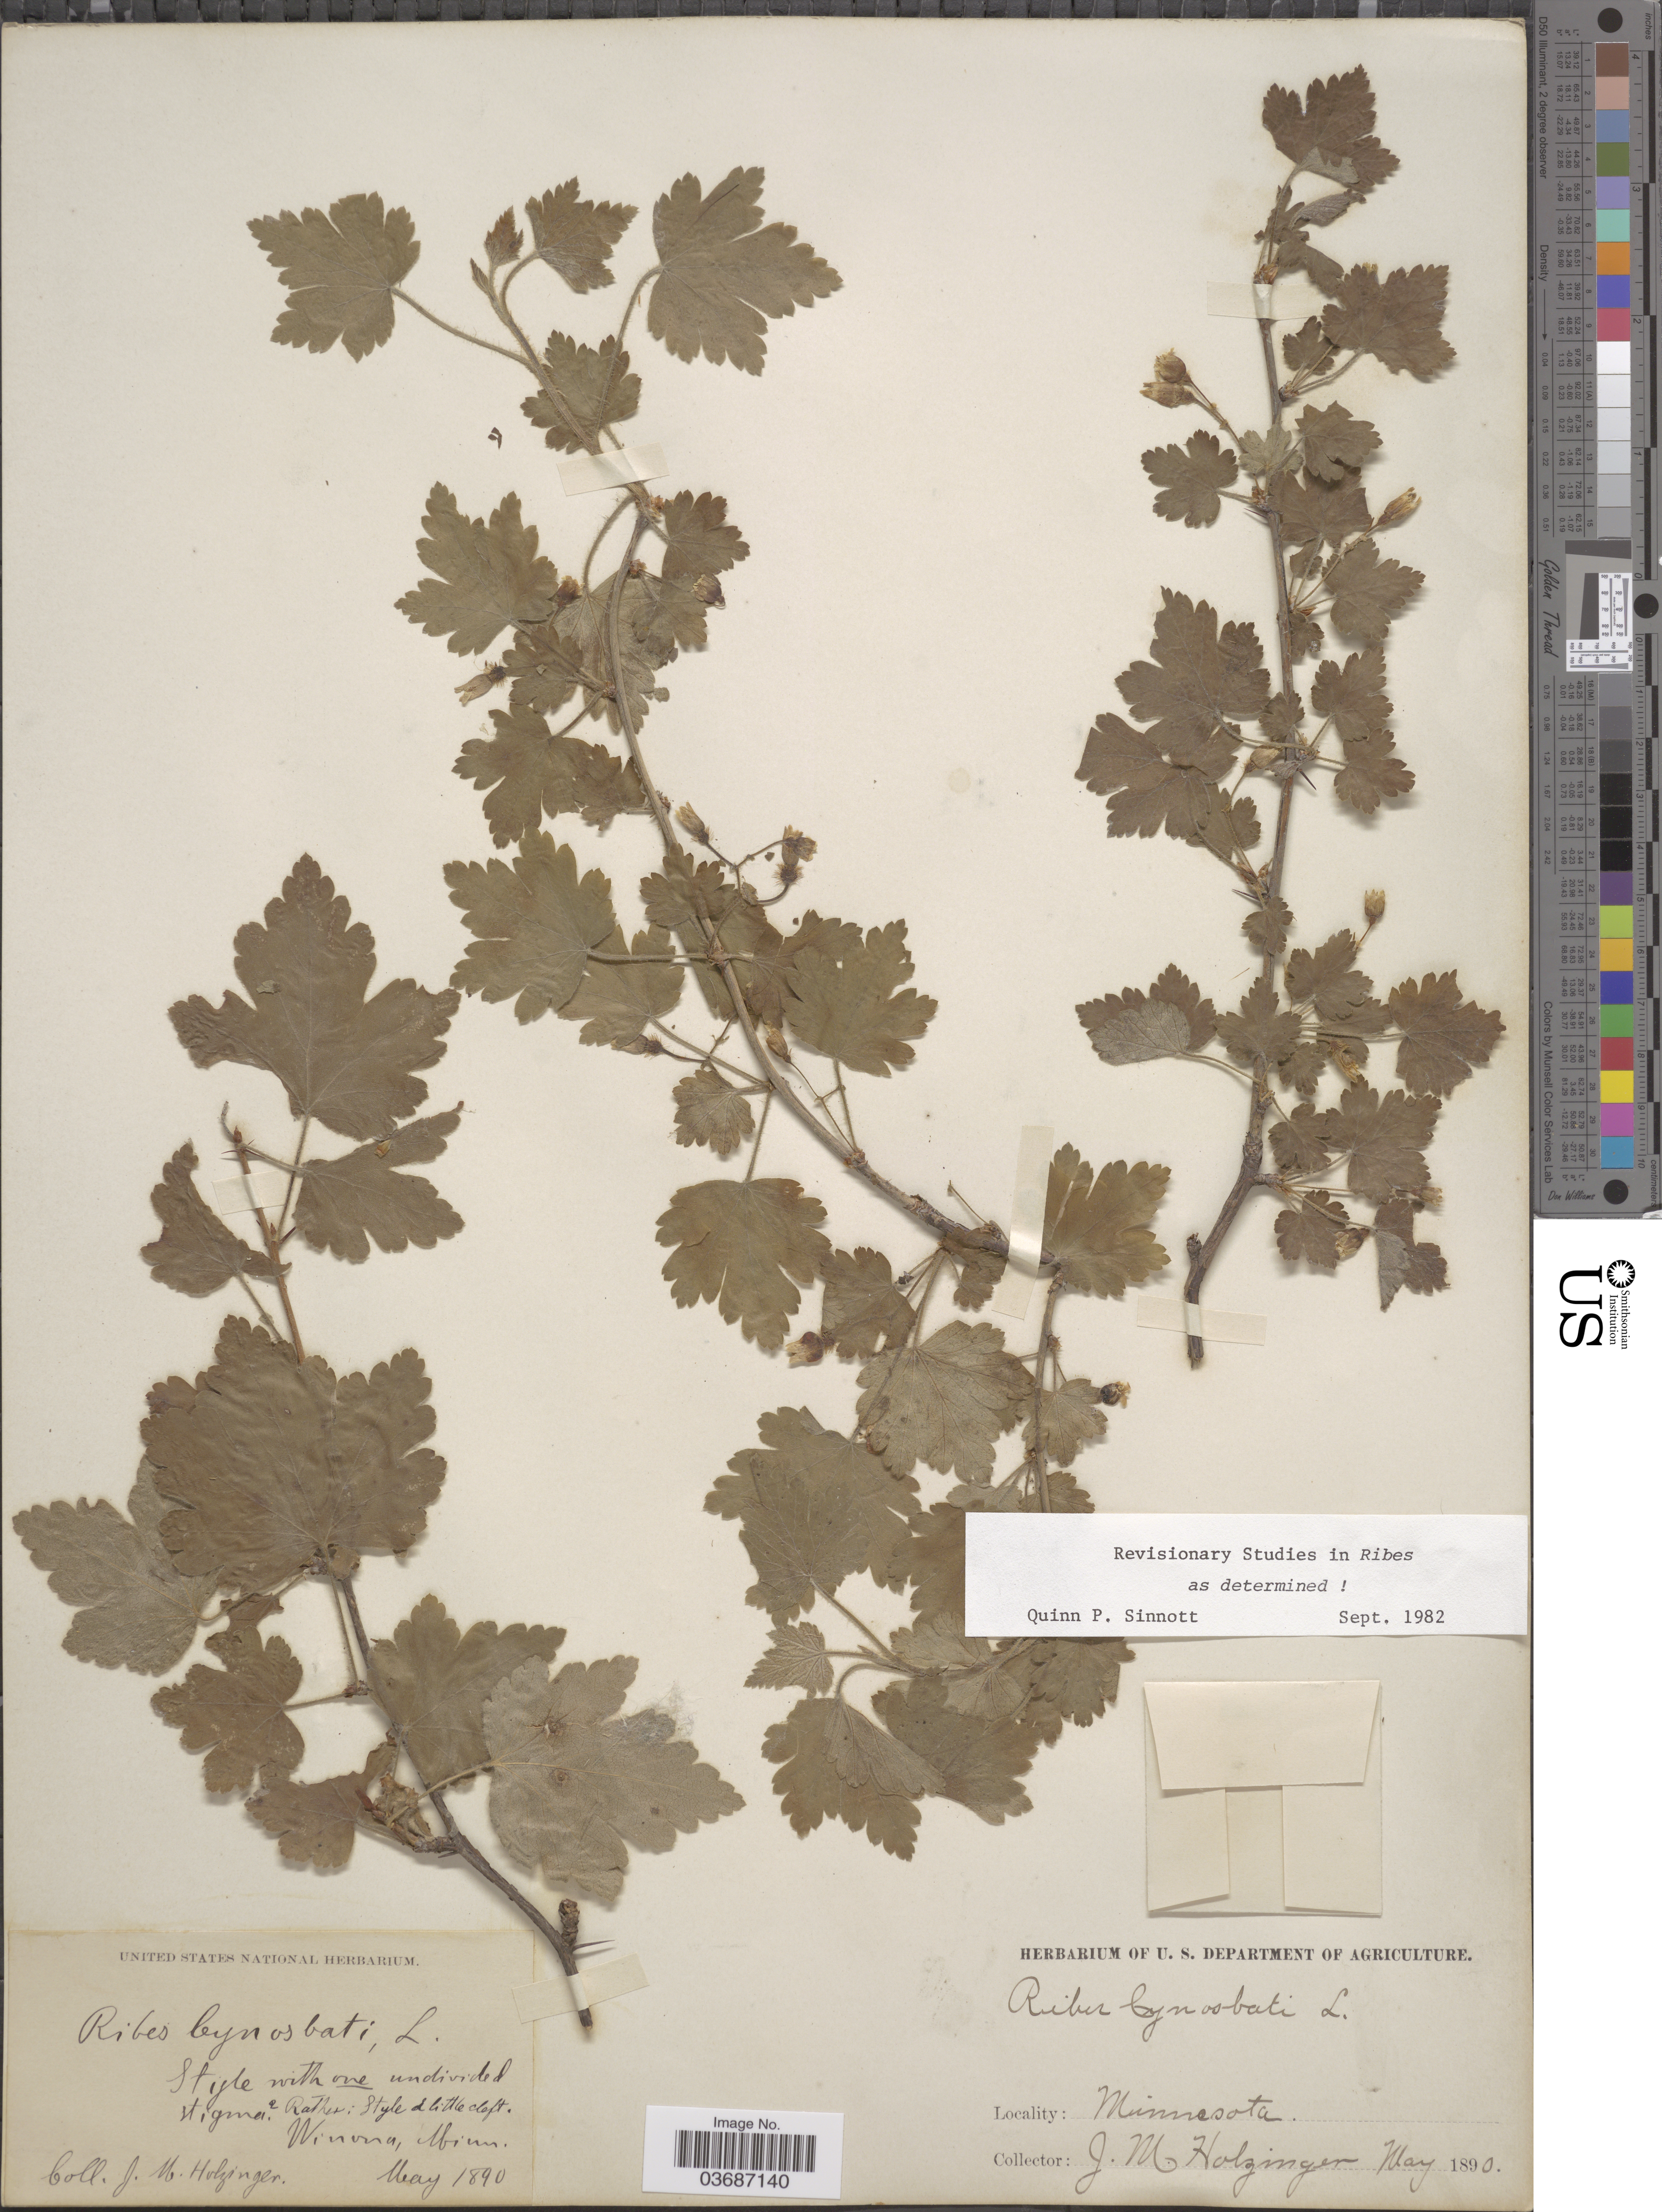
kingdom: Plantae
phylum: Tracheophyta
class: Magnoliopsida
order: Saxifragales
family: Grossulariaceae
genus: Ribes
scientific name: Ribes cynosbati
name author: L.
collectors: J. M. Holzinger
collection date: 1890-05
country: United States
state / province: Minnesota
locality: Winona, Minn.